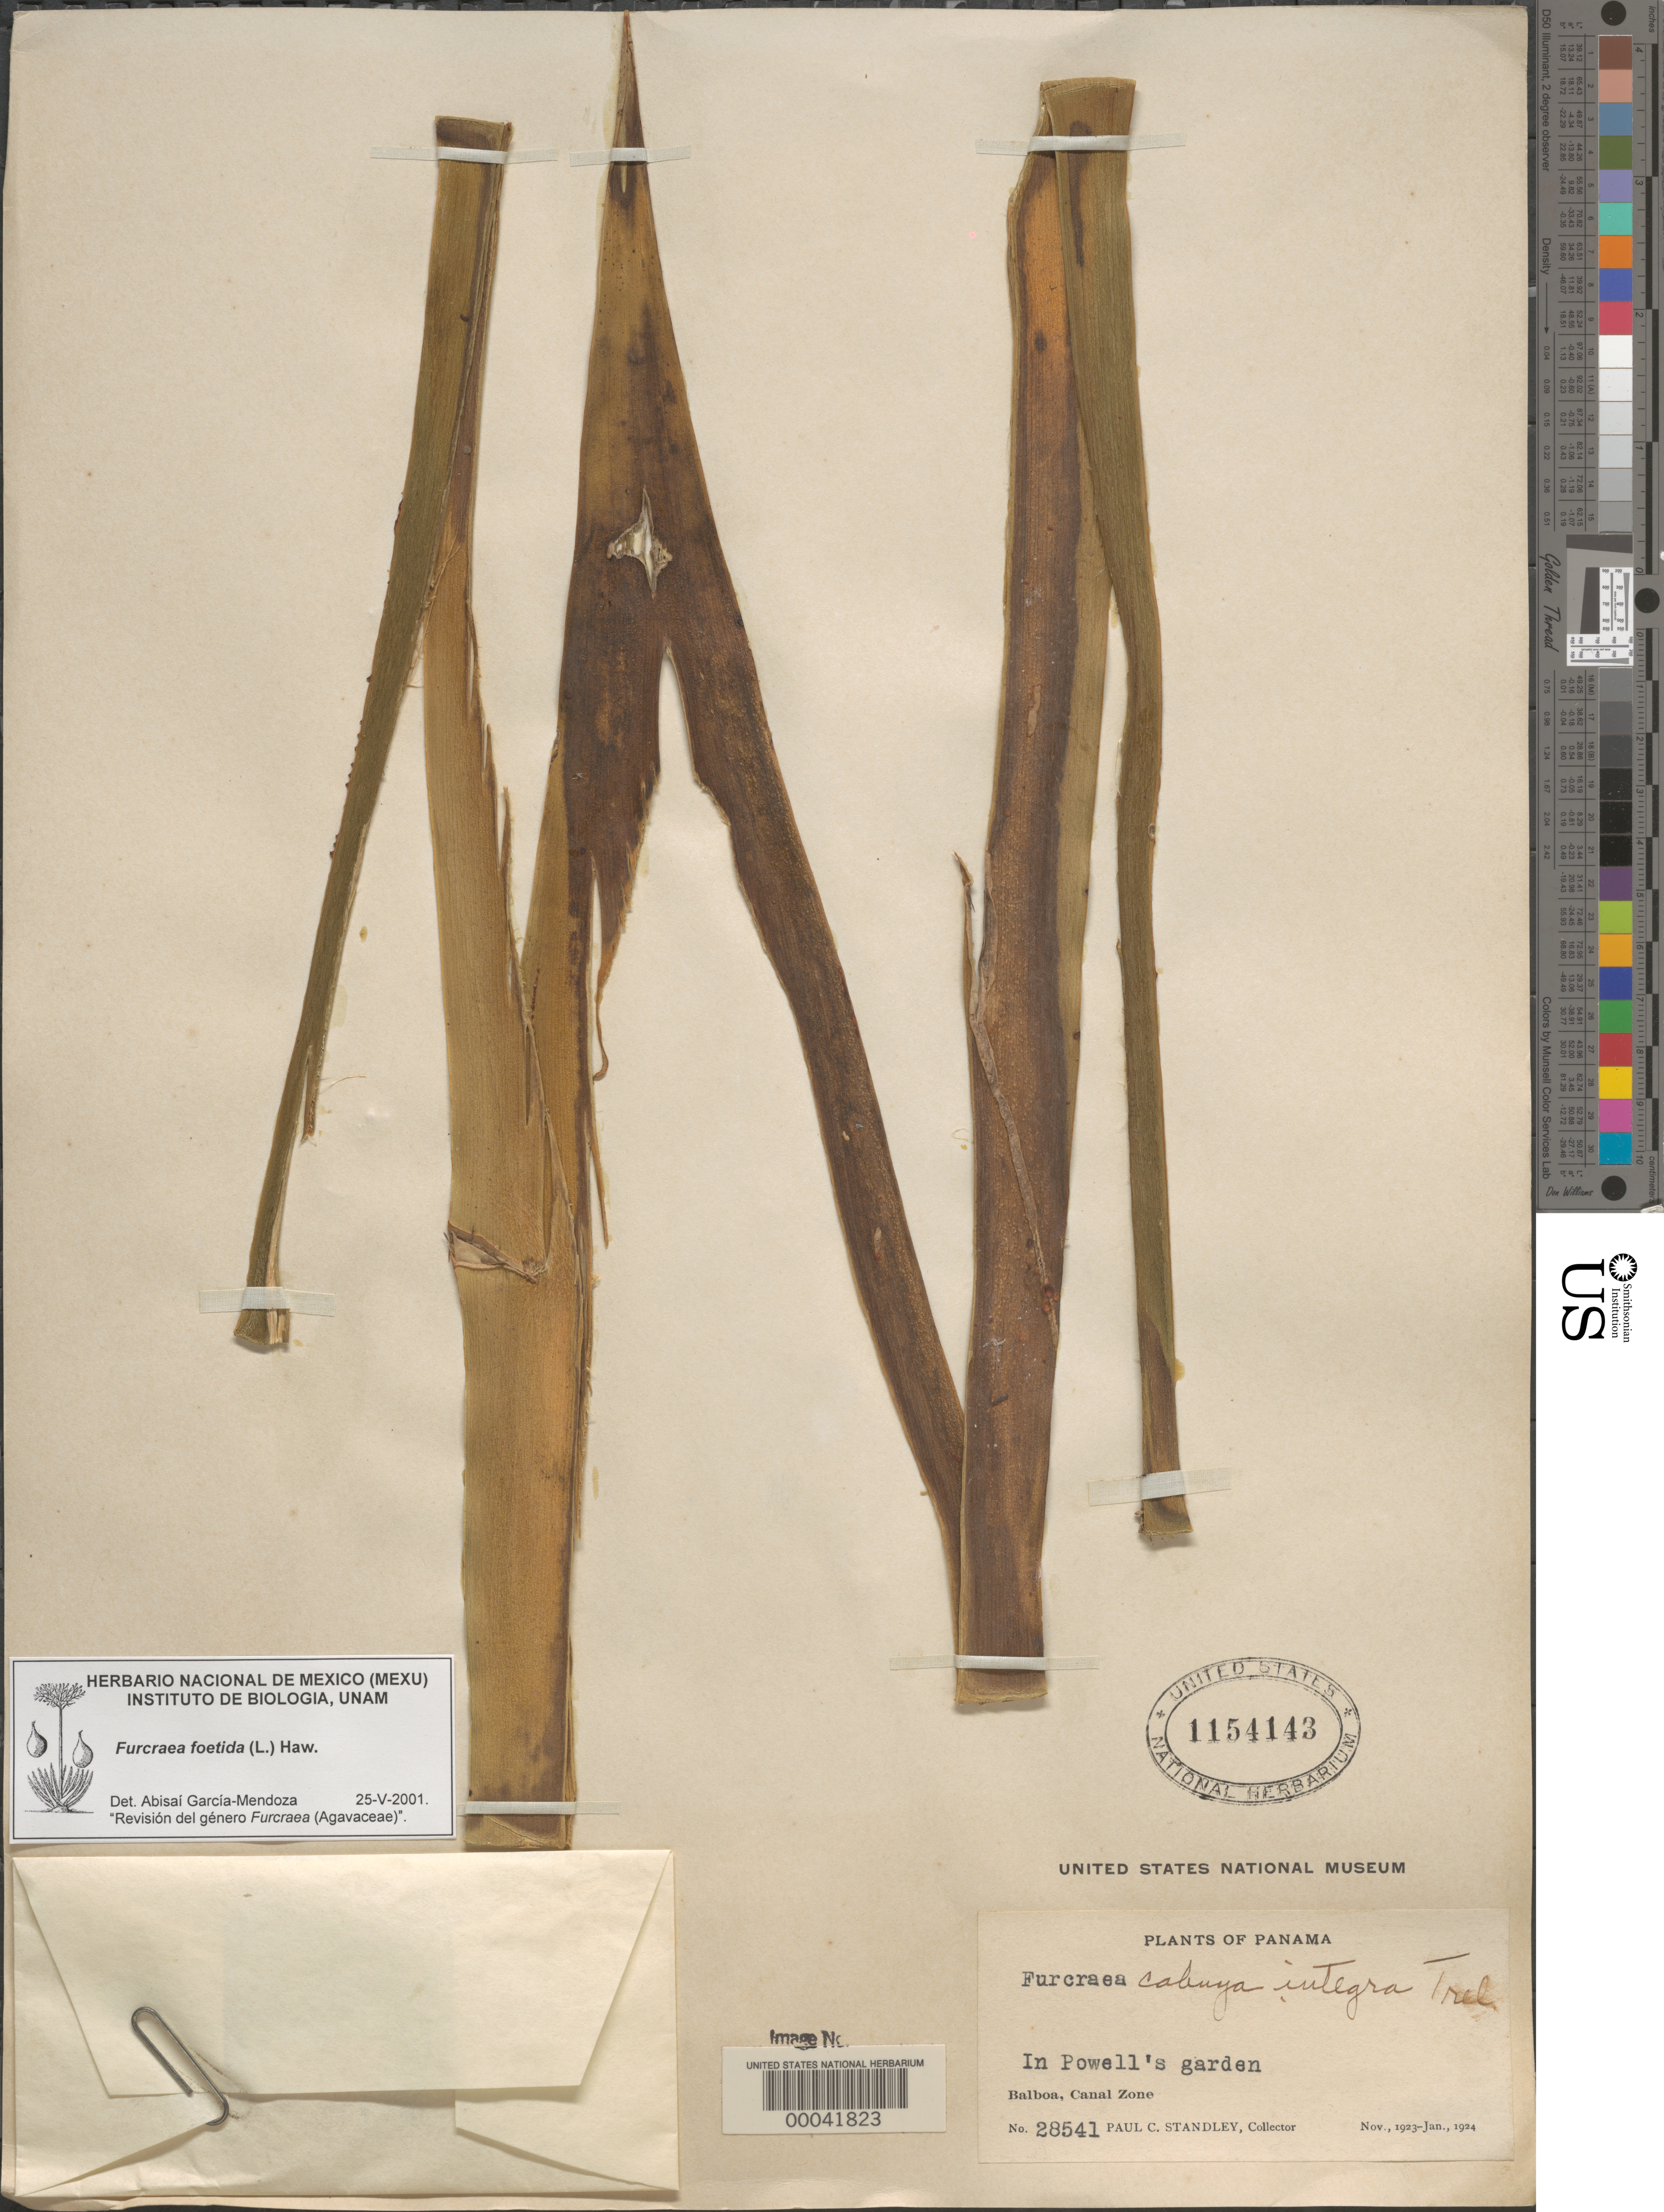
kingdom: Plantae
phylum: Tracheophyta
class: Liliopsida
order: Asparagales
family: Asparagaceae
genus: Furcraea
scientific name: Furcraea foetida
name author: (L.) Haw.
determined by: García-Mendoza, A.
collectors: P. C. Standley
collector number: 28541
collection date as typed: Nov 1923 to -- Jan 1924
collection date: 1923-11/1924-01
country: Panama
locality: Balboa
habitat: Garden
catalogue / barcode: US 1154143